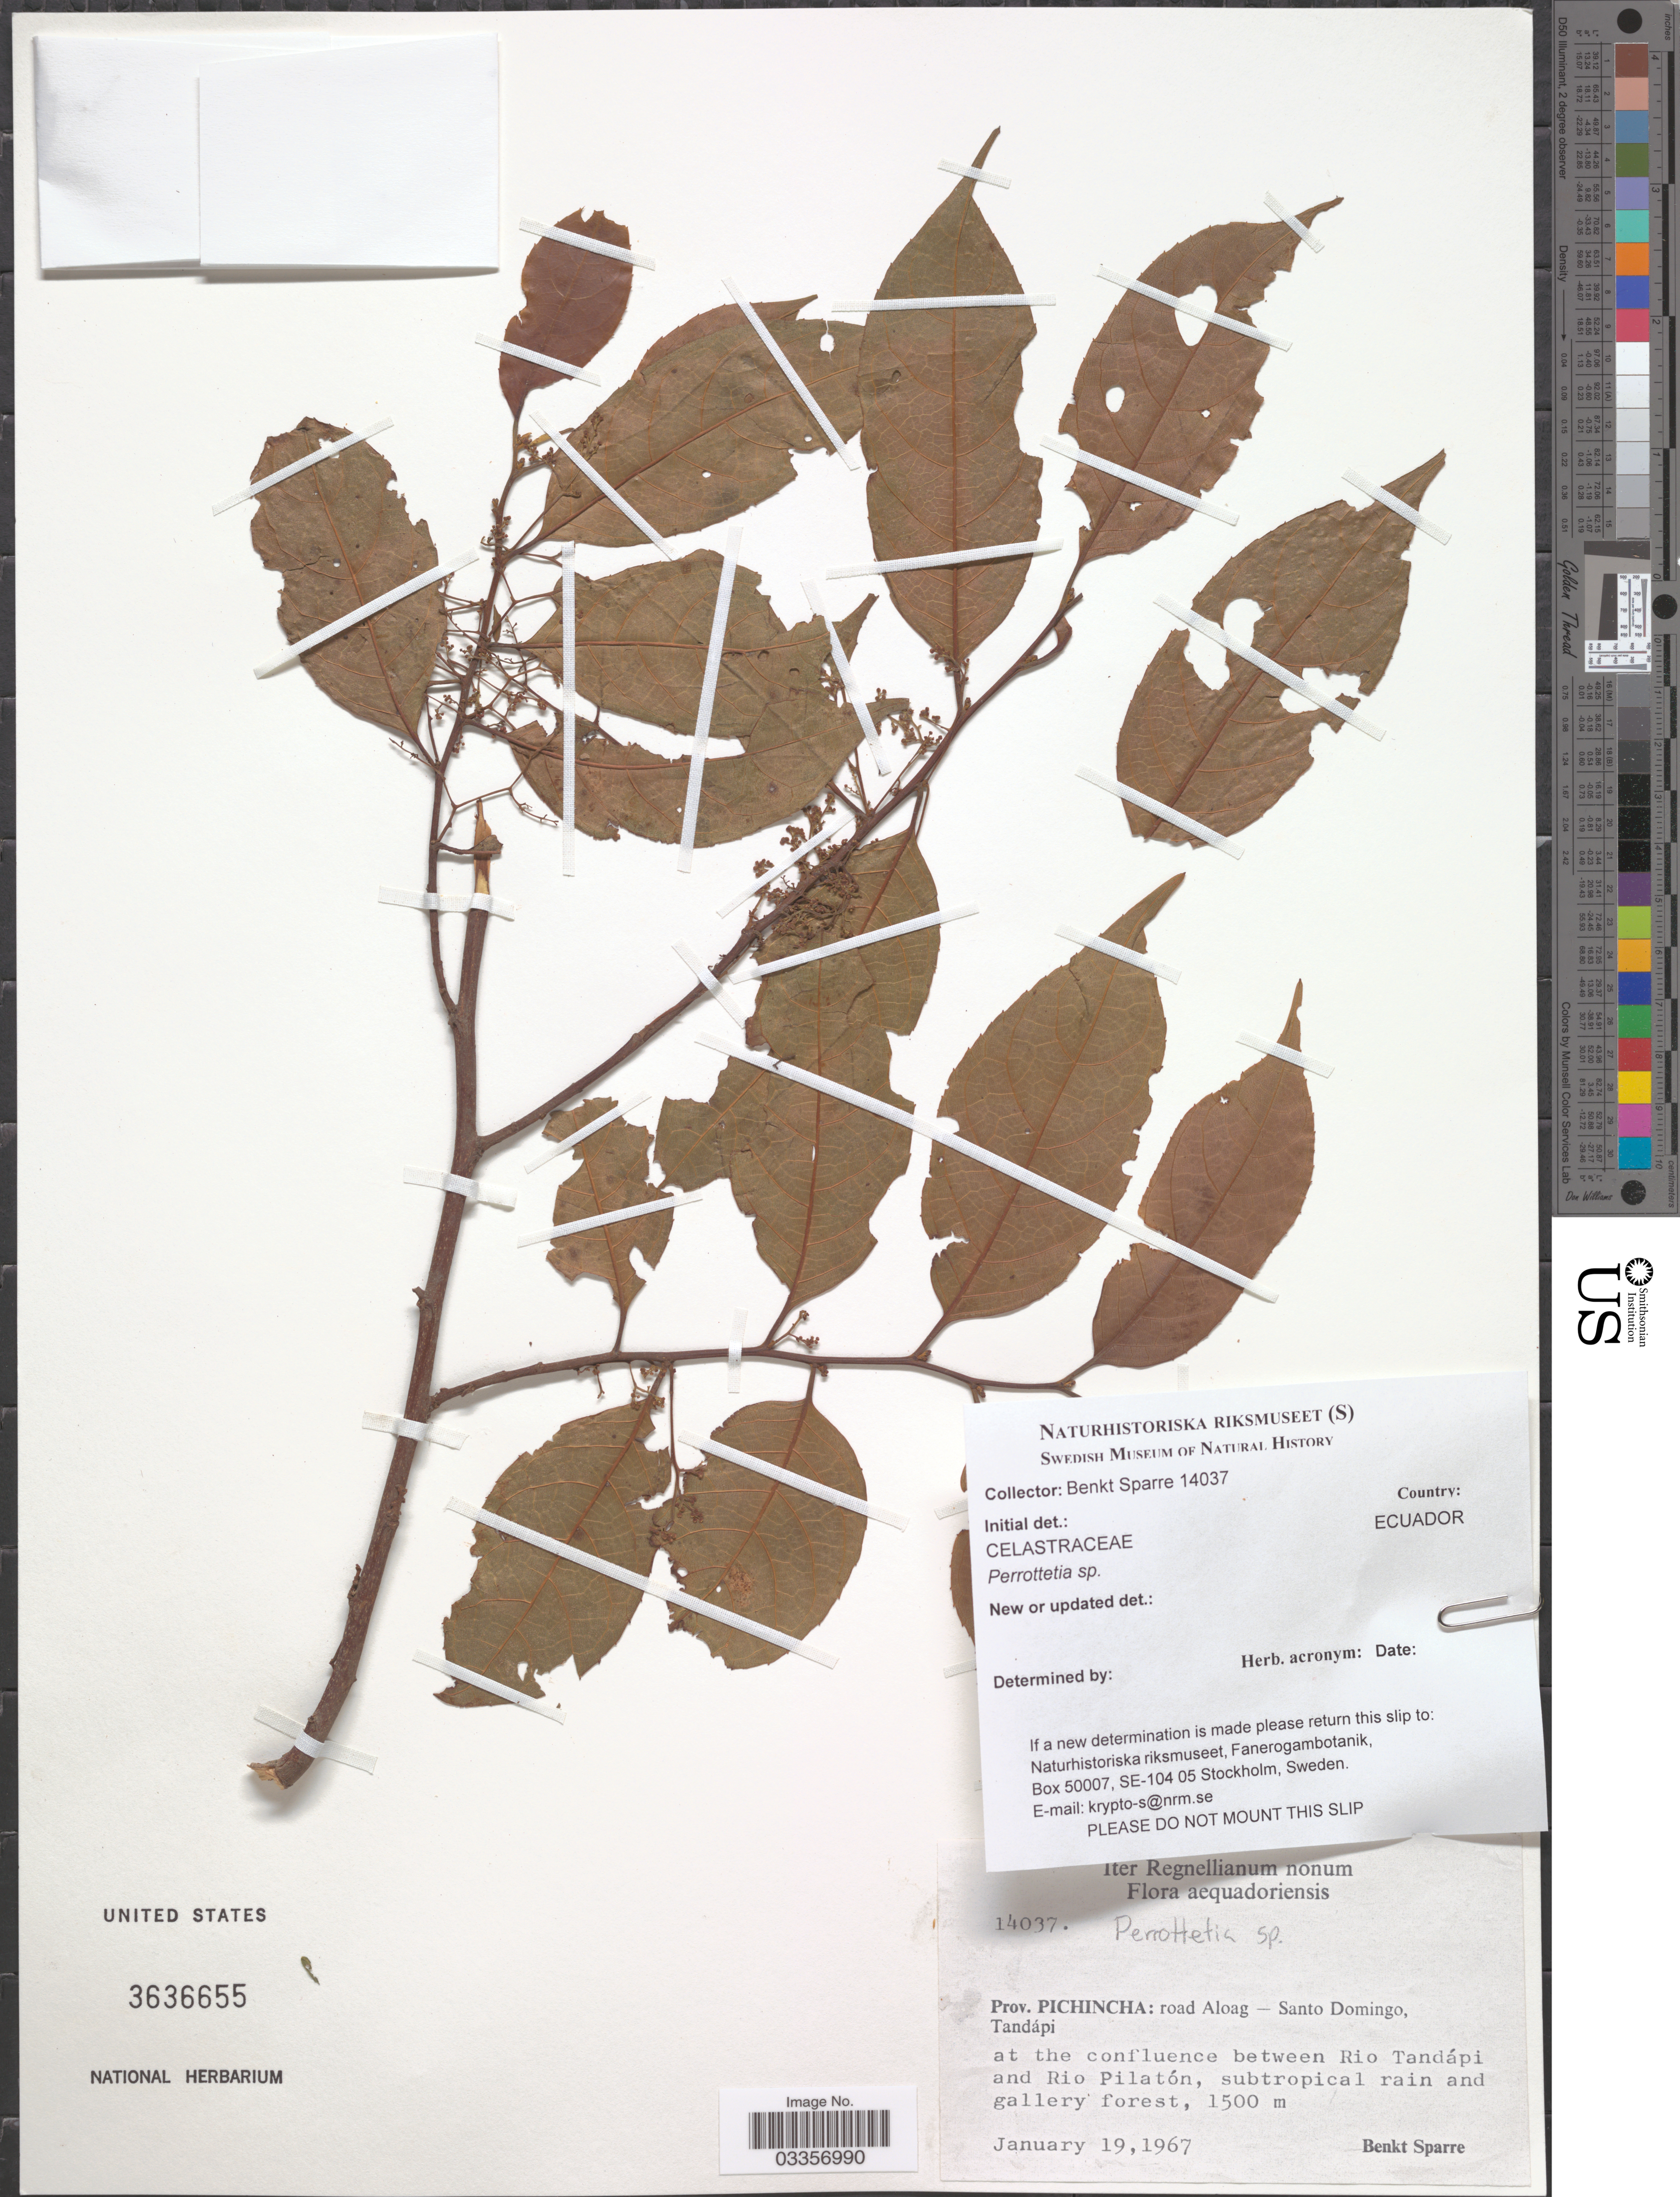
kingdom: Plantae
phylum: Tracheophyta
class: Magnoliopsida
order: Huerteales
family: Dipentodontaceae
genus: Perrottetia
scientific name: Perrottetia sp.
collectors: B. Sparre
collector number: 14037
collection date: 1967-01-19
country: Ecuador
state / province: Pichincha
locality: Aequadoriensis. Road Aloag - Santo Domingo, Tandápi at the confluence between Rio tandápi and Rio Pilatón.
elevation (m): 1500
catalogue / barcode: US 3636655